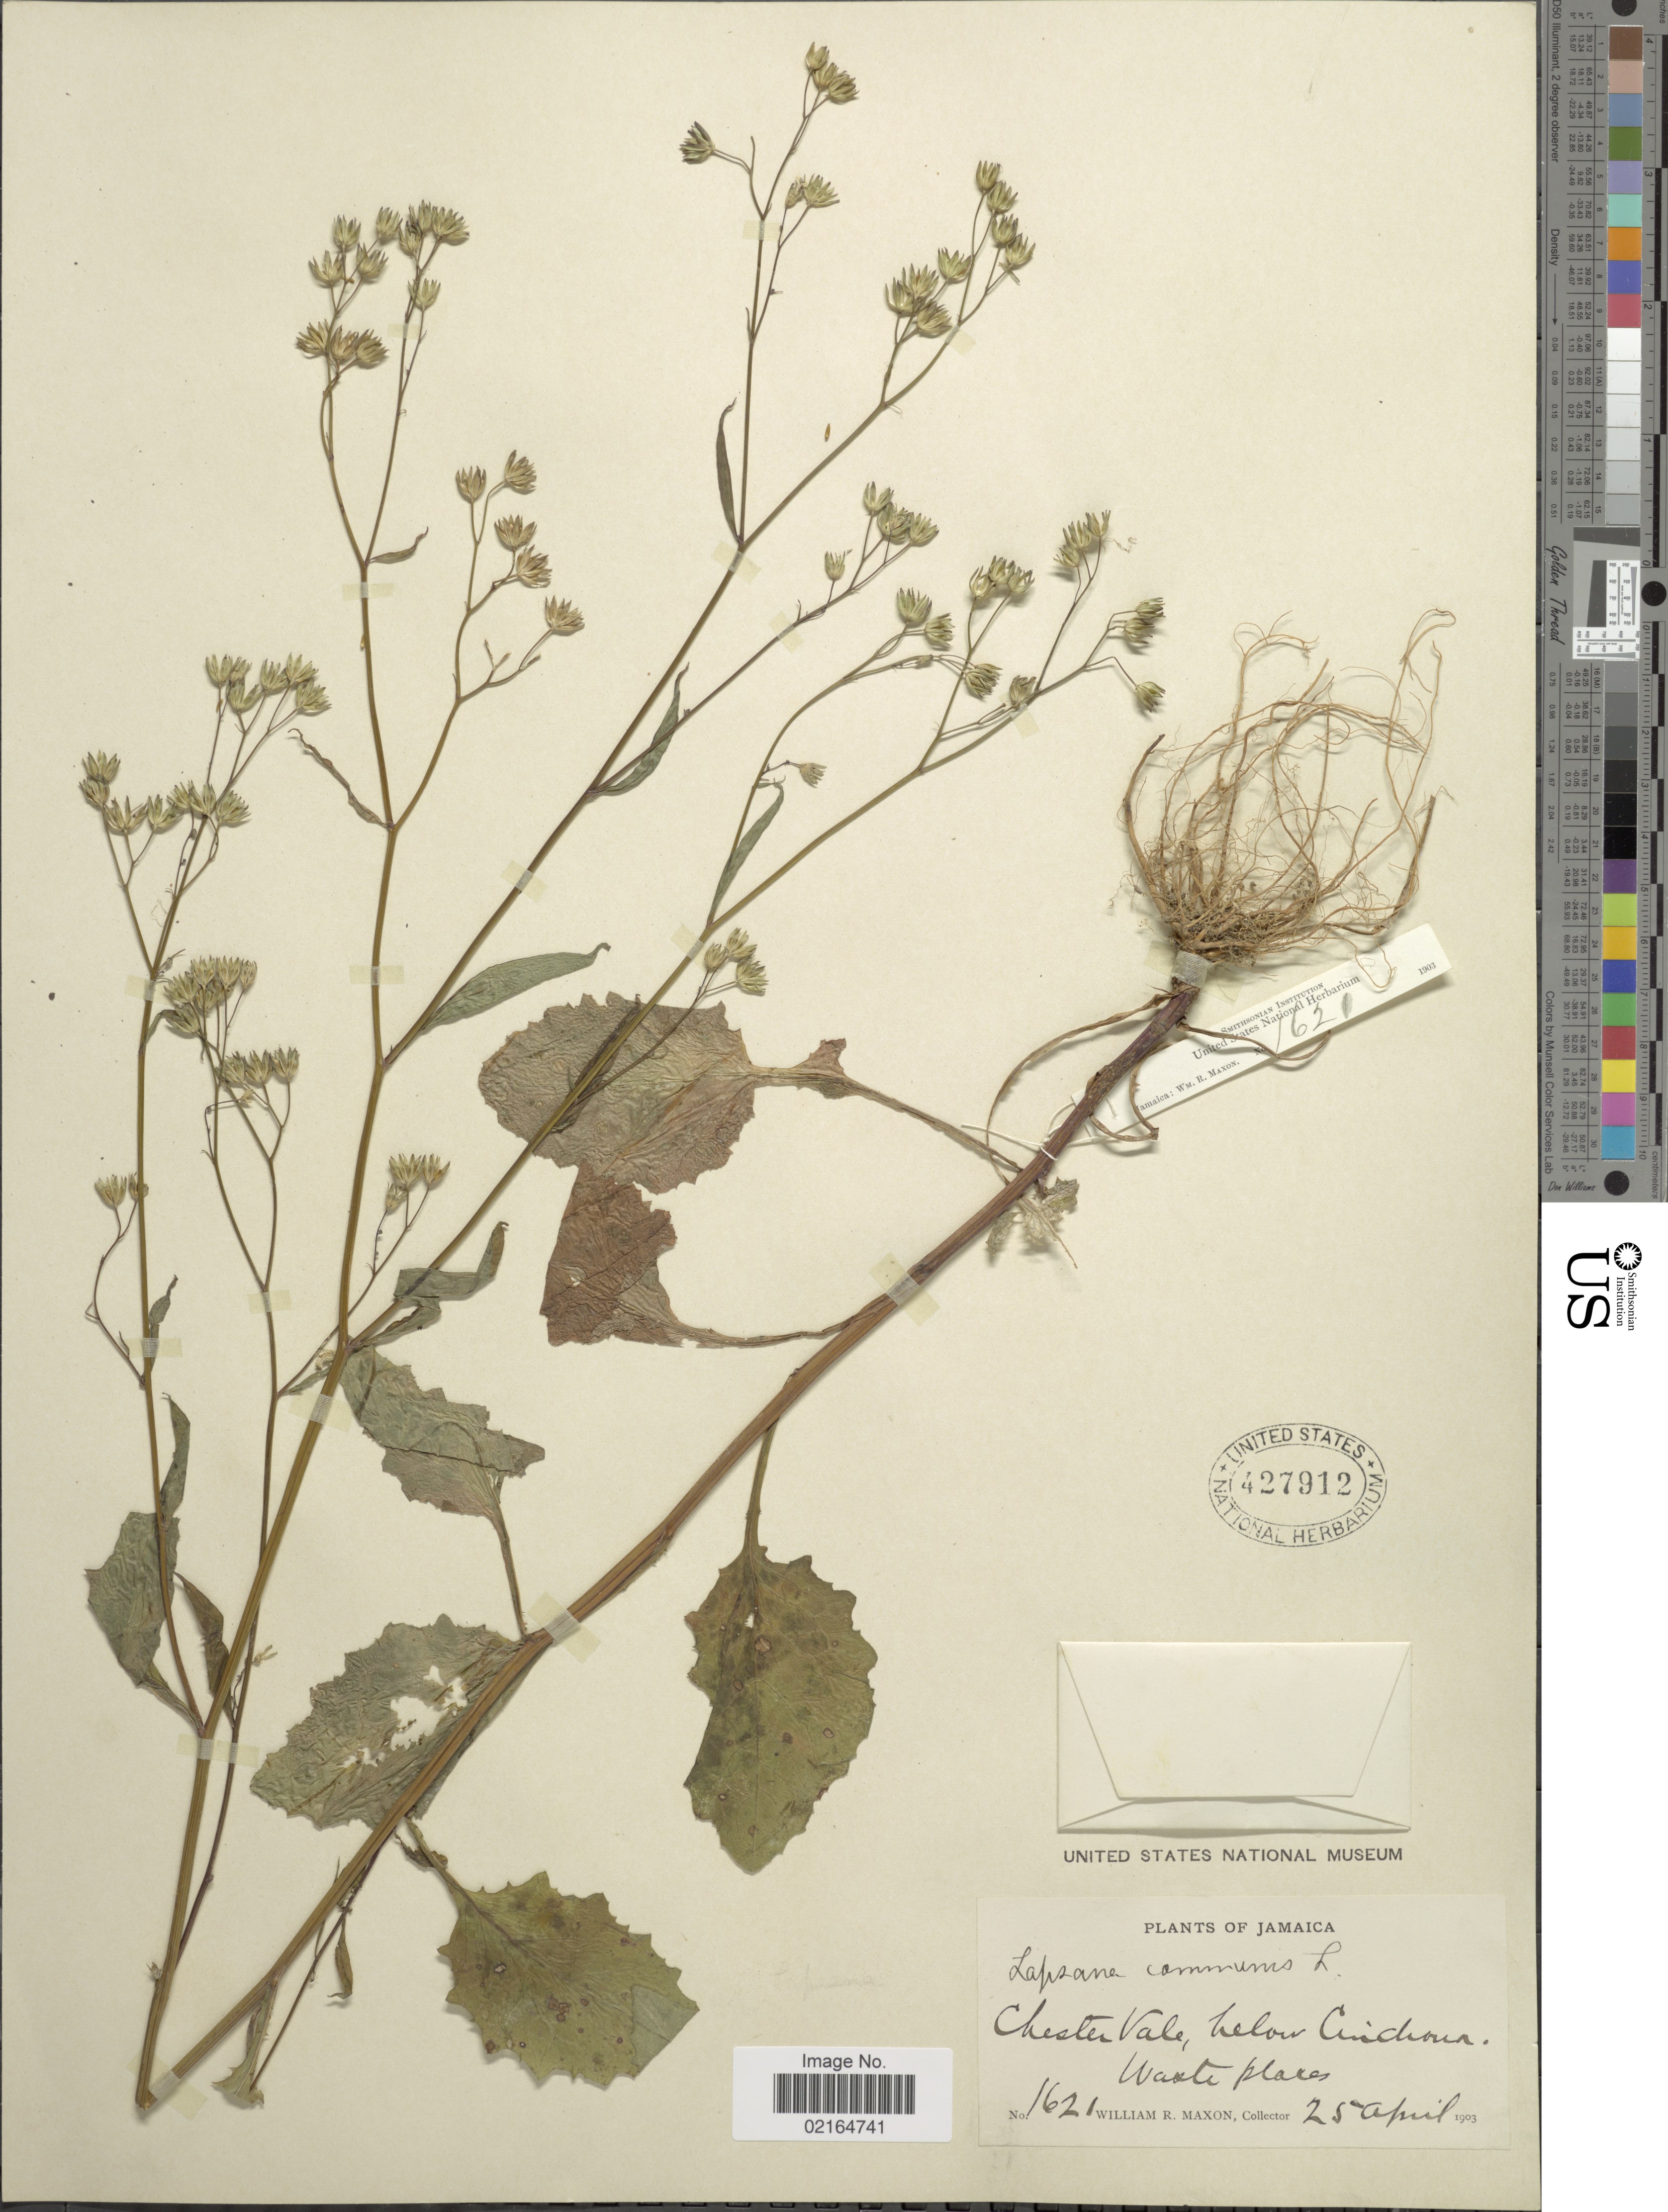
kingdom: Plantae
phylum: Tracheophyta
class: Magnoliopsida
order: Asterales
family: Asteraceae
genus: Lapsana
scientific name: Lapsana communis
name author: L.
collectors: W. R. Maxon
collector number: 1621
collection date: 1903-04-25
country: Jamaica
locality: Chester Vale, below Cindiona Cinchona. Waste places.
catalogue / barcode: US 427912